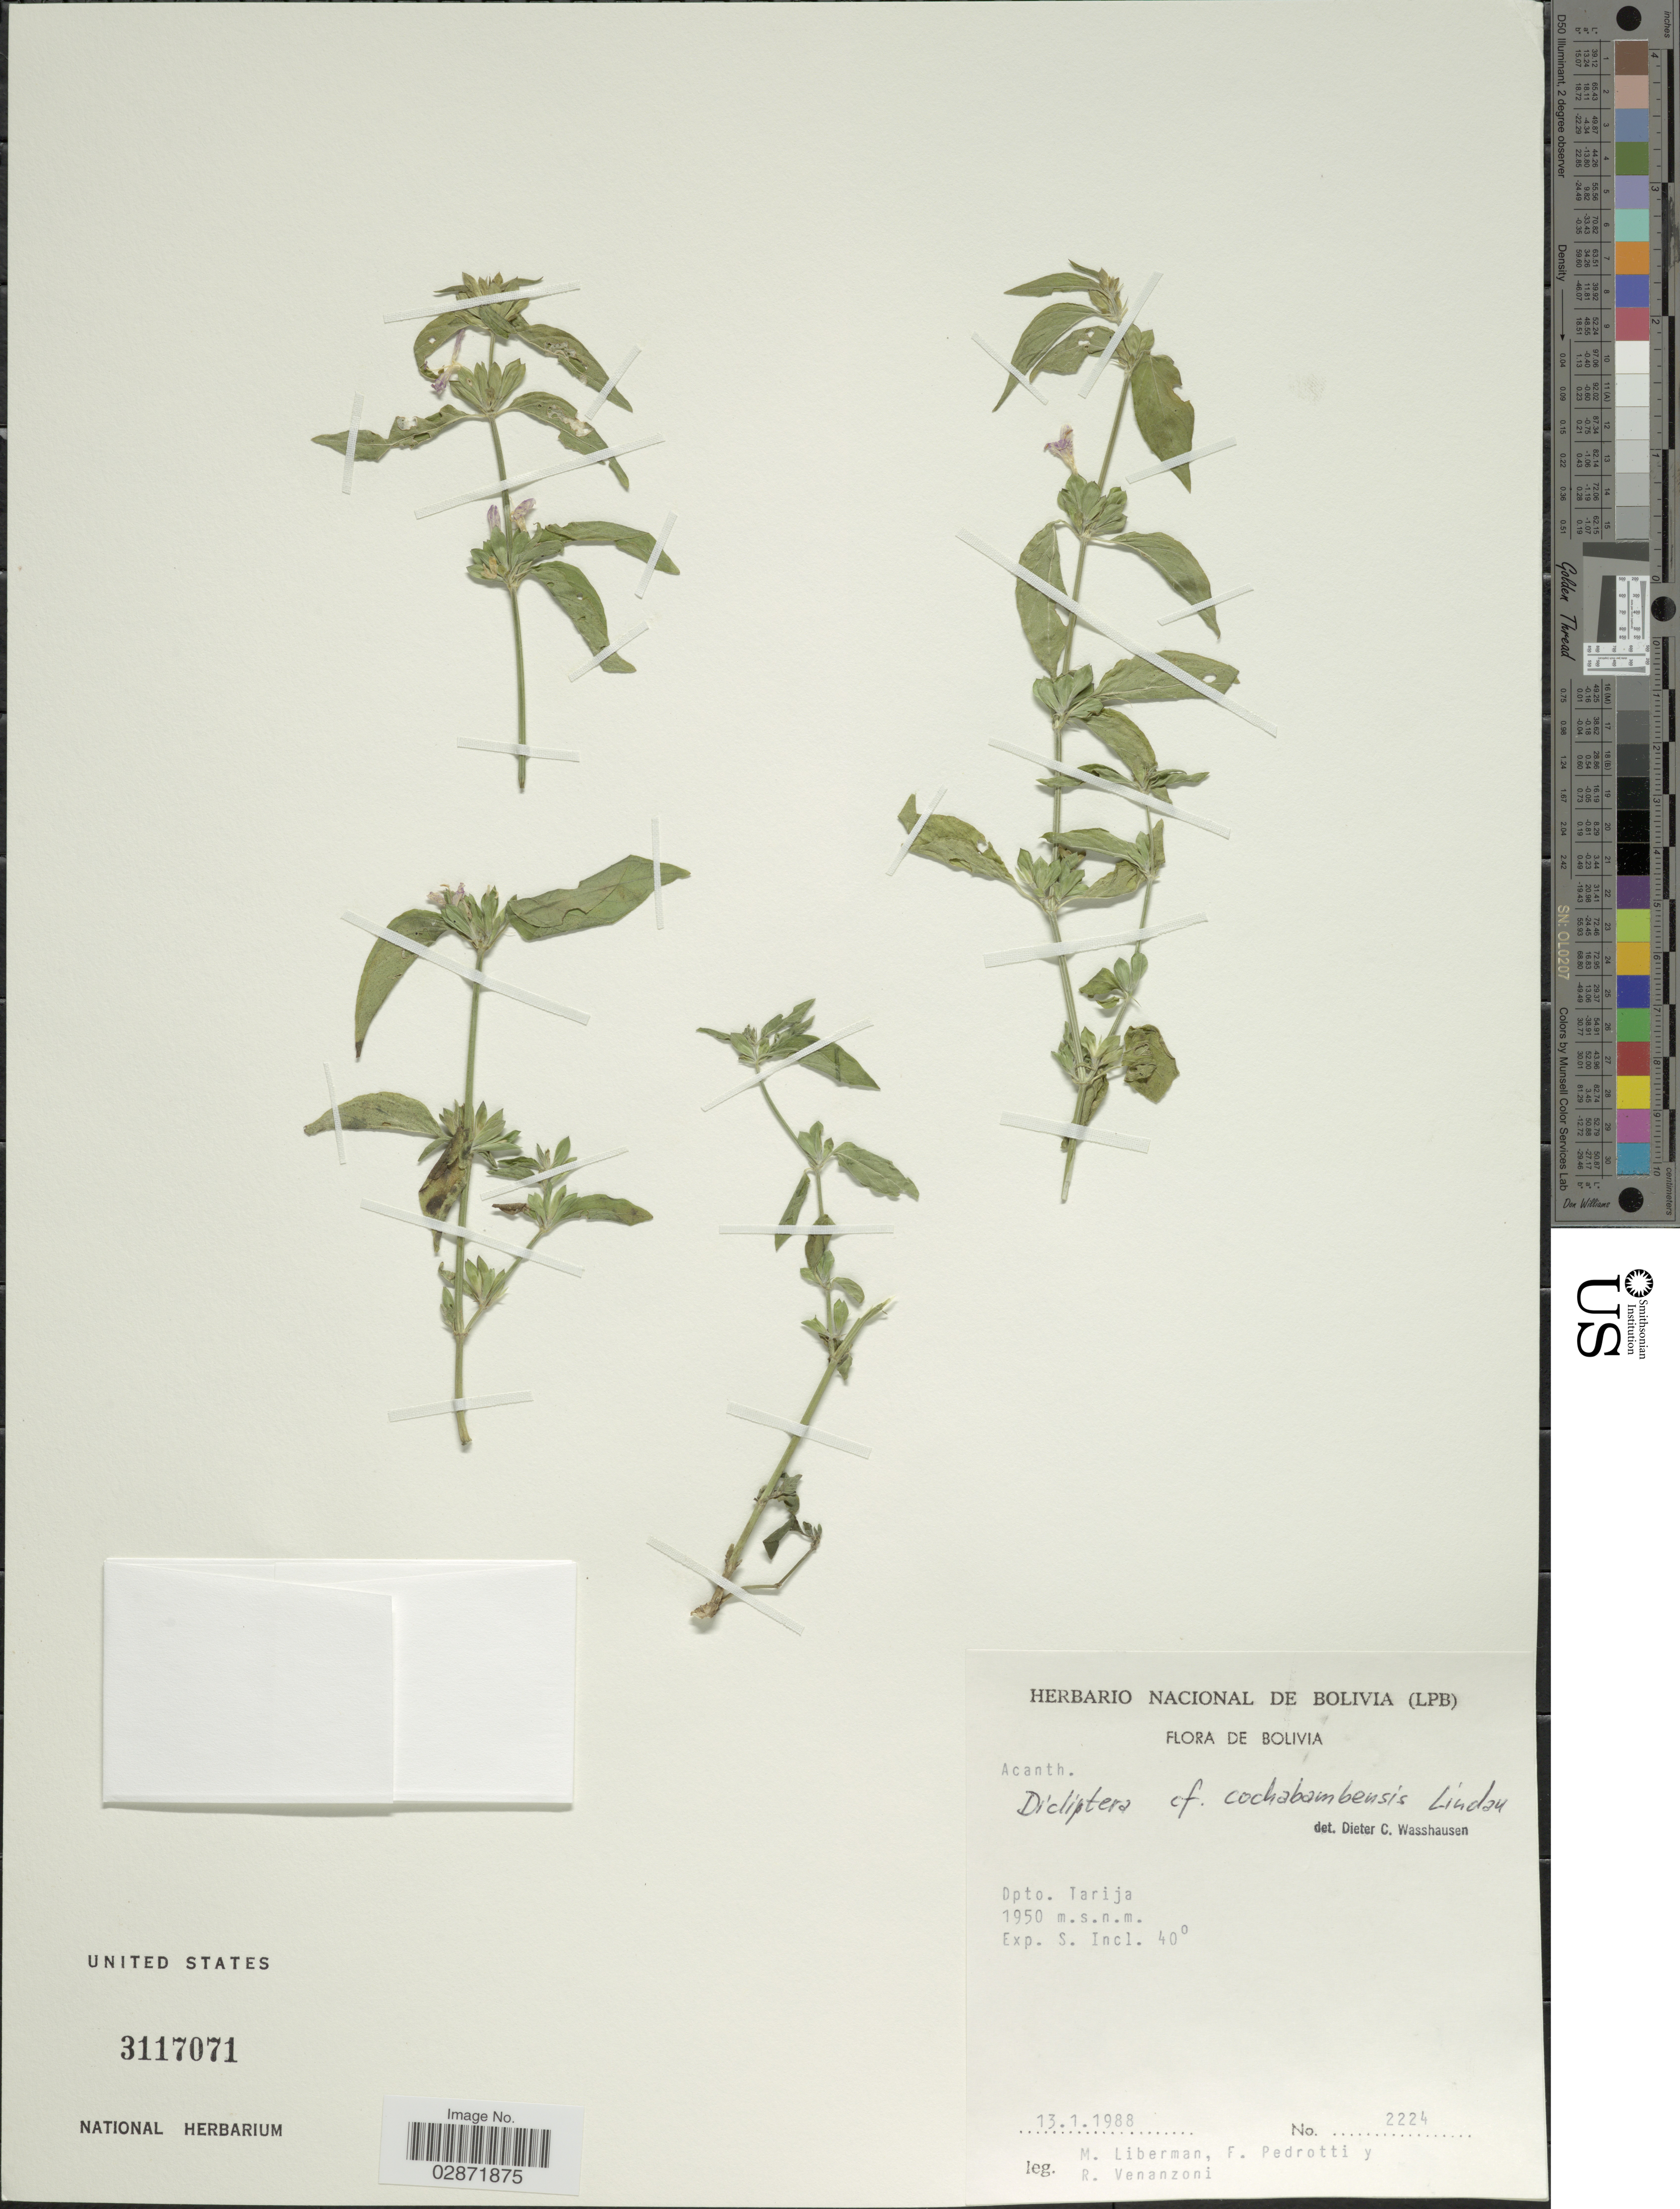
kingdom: Plantae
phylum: Tracheophyta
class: Magnoliopsida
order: Lamiales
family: Acanthaceae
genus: Dicliptera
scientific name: Dicliptera cochabambensis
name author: Lindau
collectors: M. Liberman, F. Pedrotti & R. Venanzoni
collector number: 2224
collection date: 1988-01-13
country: Bolivia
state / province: Tarija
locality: Dpto. Tarija, Exp. S. Incl. 40°.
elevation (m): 1950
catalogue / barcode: US 3117071